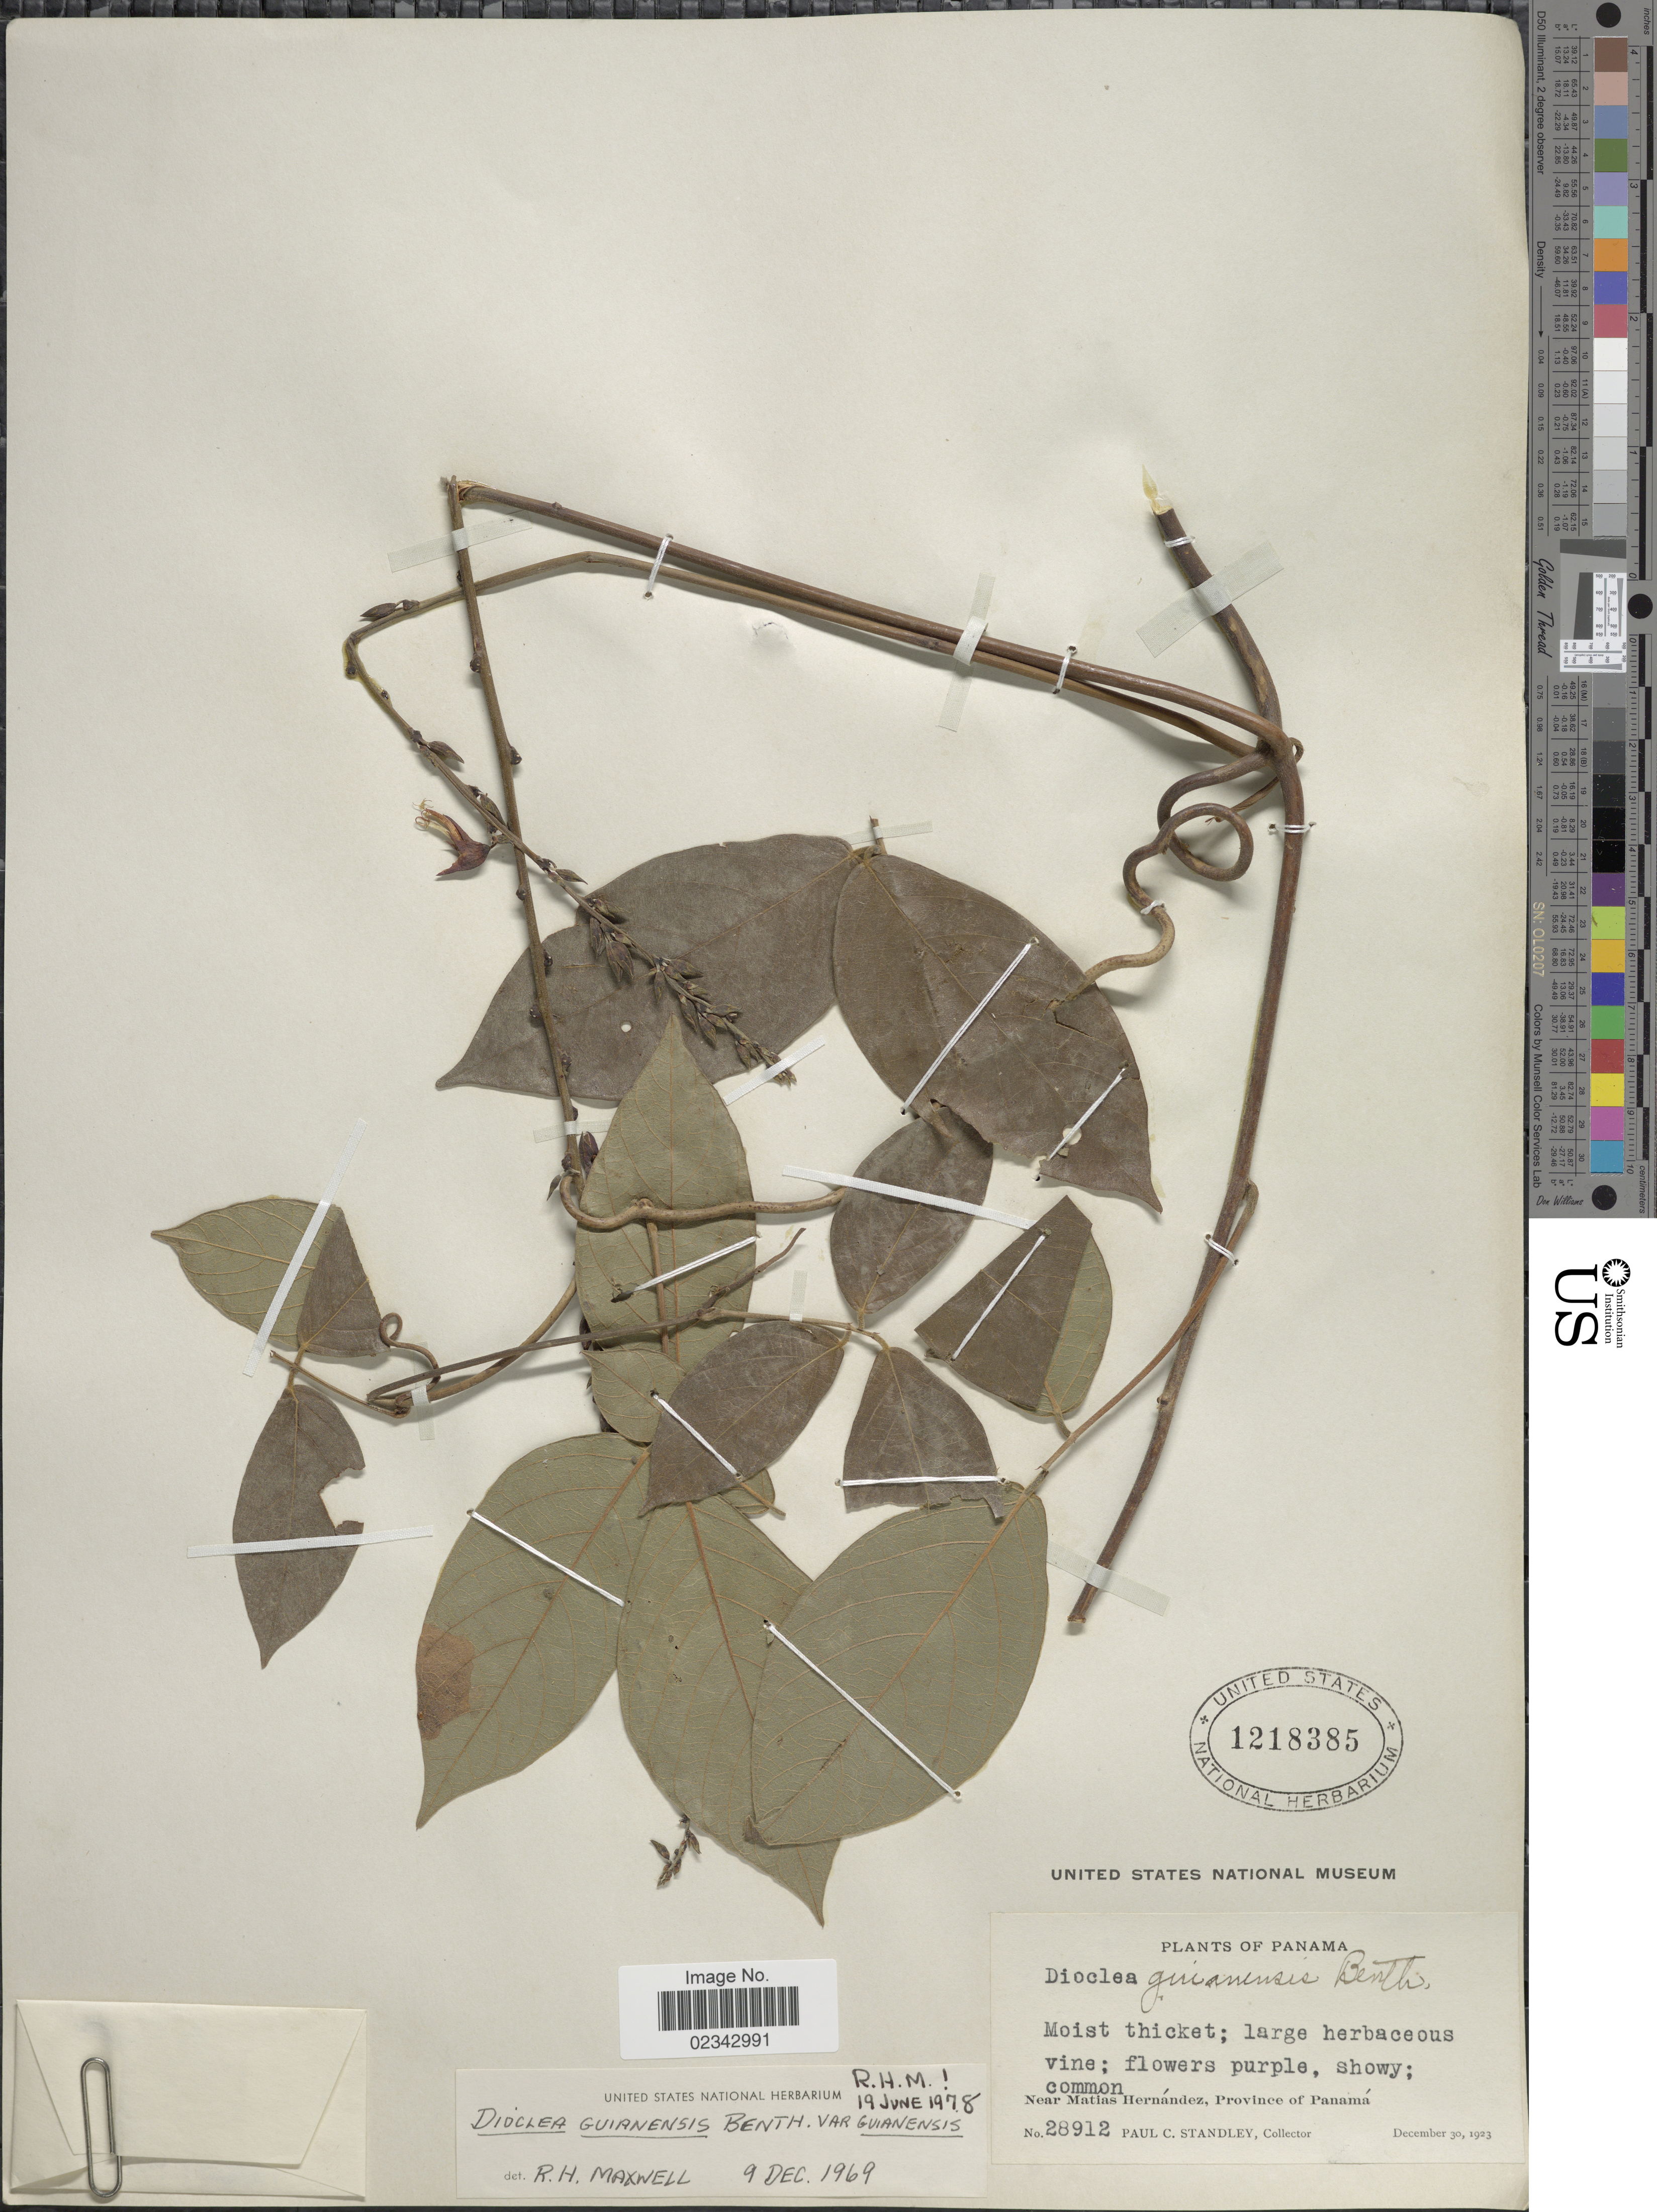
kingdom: Plantae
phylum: Tracheophyta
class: Magnoliopsida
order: Fabales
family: Fabaceae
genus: Dioclea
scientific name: Dioclea guianensis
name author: Benth.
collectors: P. C. Standley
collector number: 28912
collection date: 1923-12-30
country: Panama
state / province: Panamá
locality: Moist thicket; common, Near Matias Hernández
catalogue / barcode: US 1218385